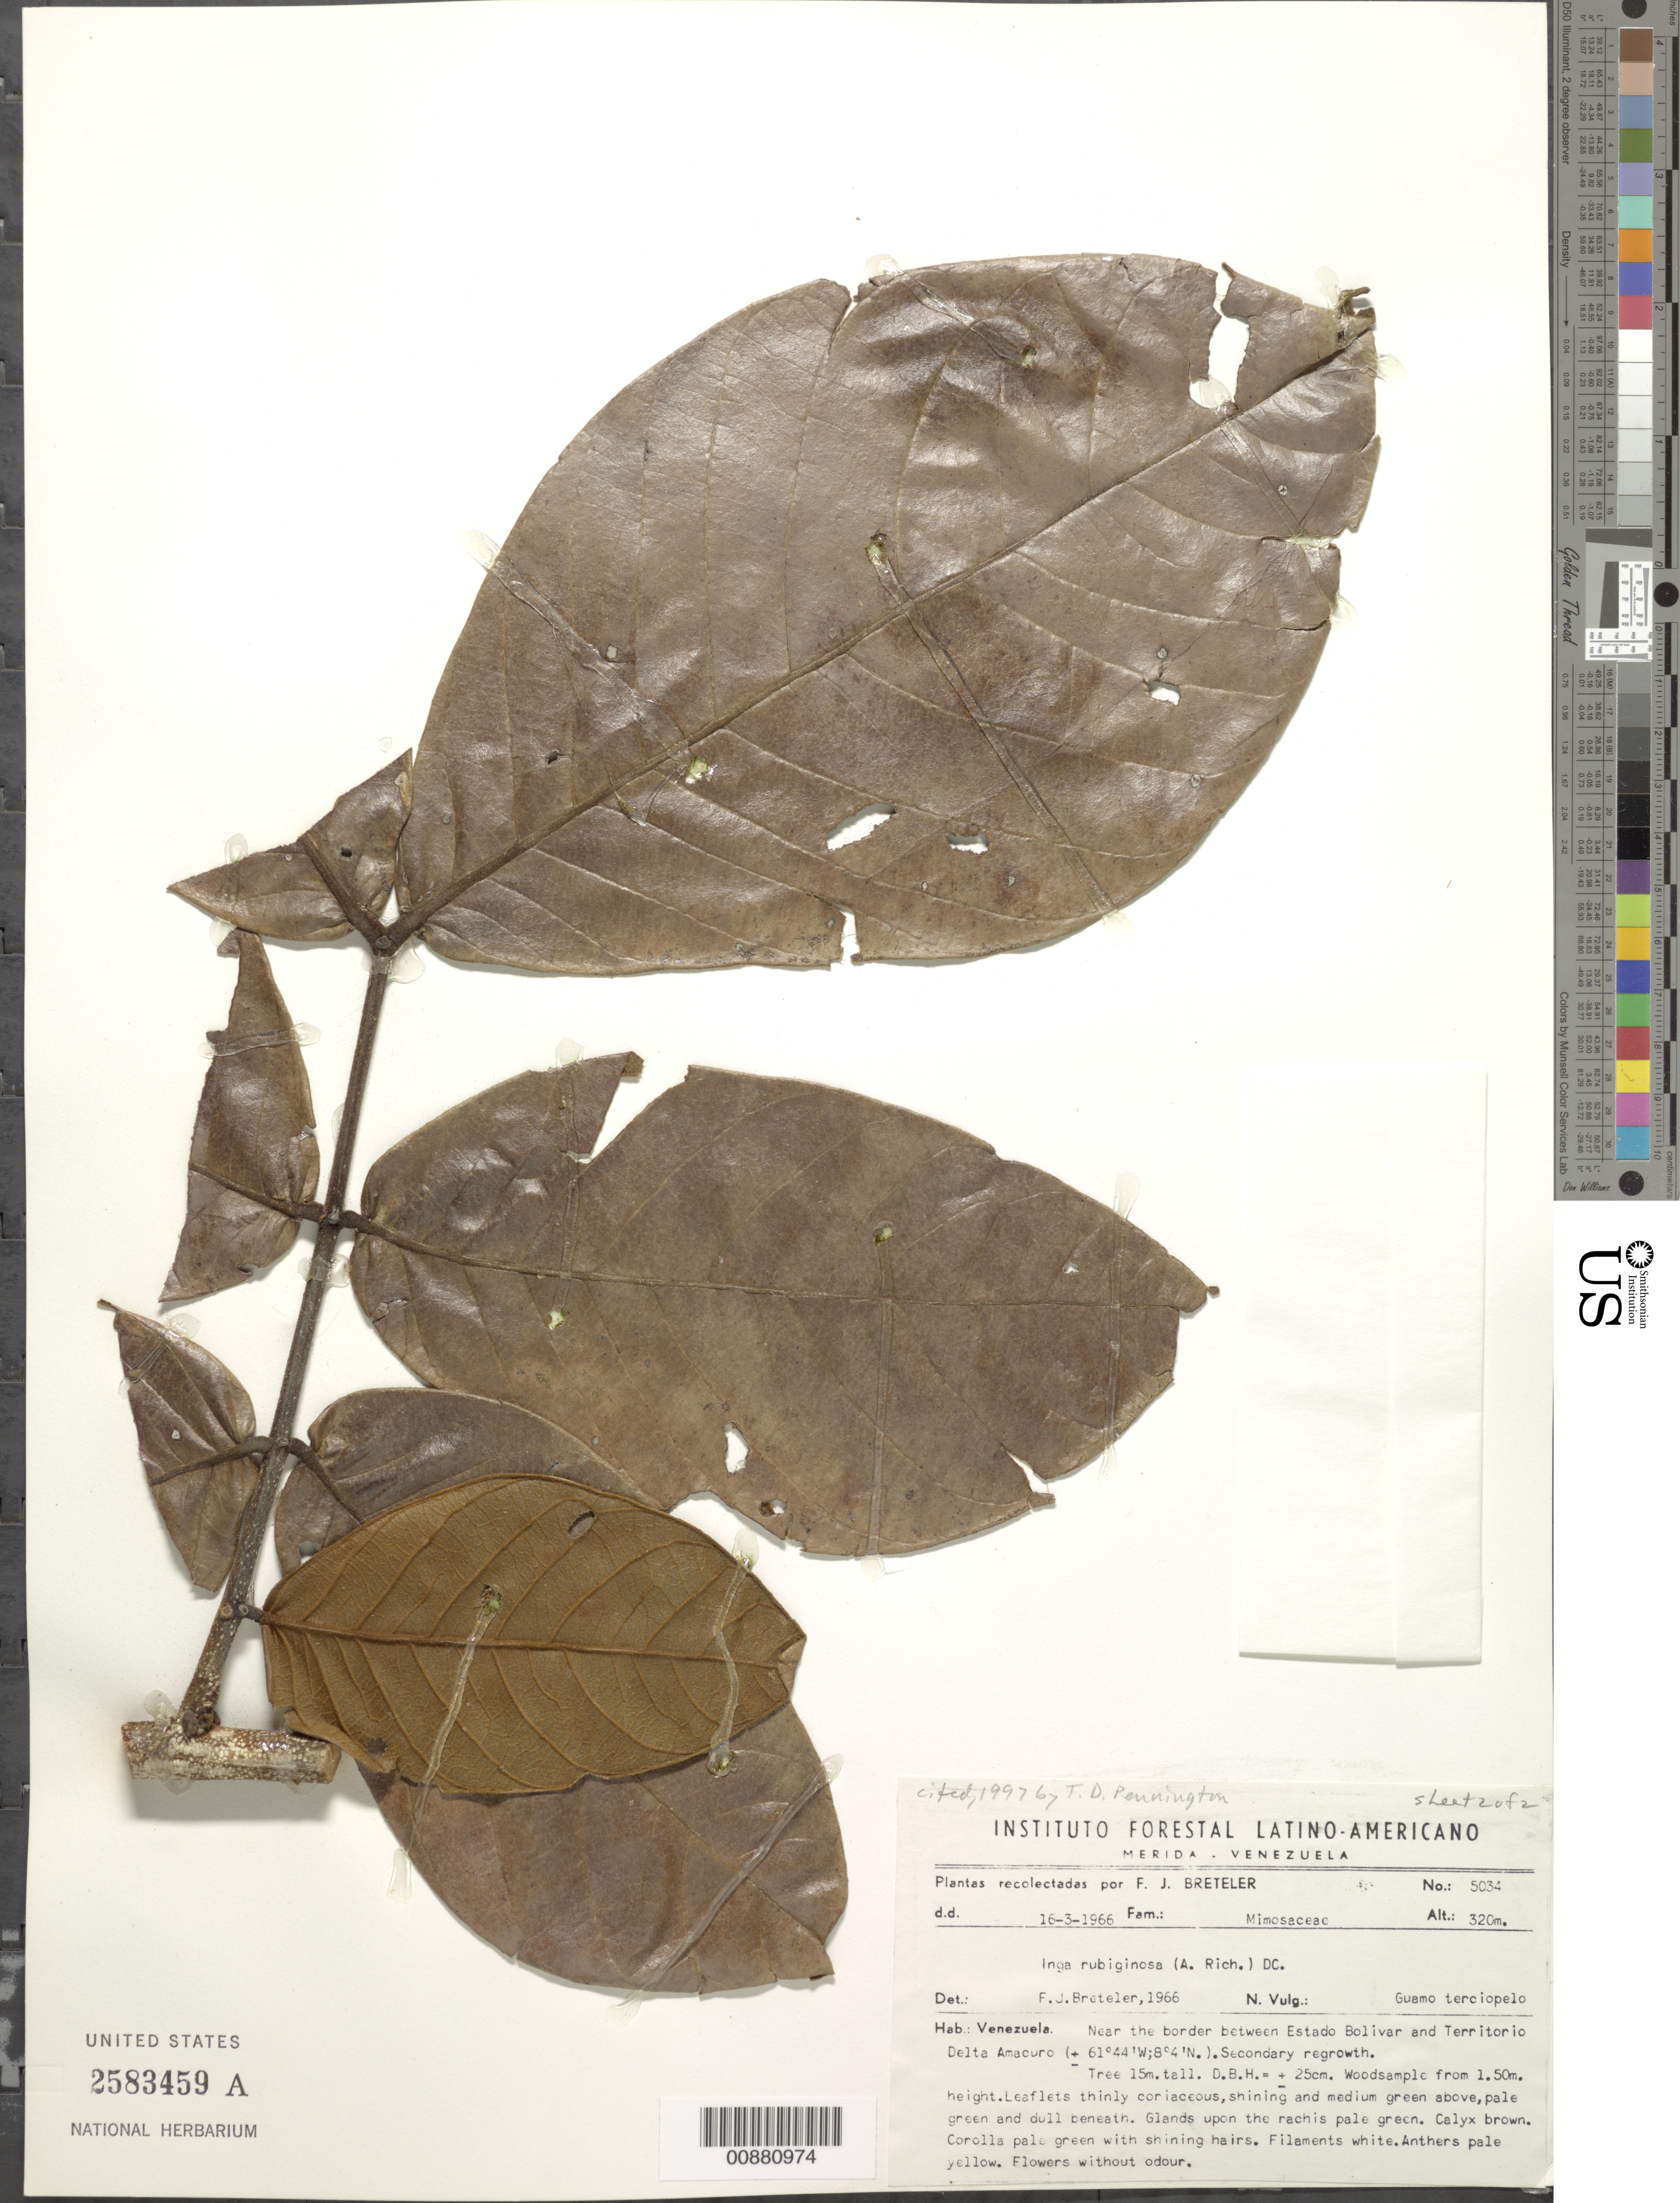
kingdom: Plantae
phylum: Tracheophyta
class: Magnoliopsida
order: Fabales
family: Fabaceae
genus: Inga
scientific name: Inga rubiginosa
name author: (Rich.) DC.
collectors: F. J. Breteler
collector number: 5034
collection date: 1966-03-16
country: Venezuela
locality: Near the border between Estado Bolivar and Territorio Delta Amacuro.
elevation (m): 320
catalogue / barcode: US 2583459A